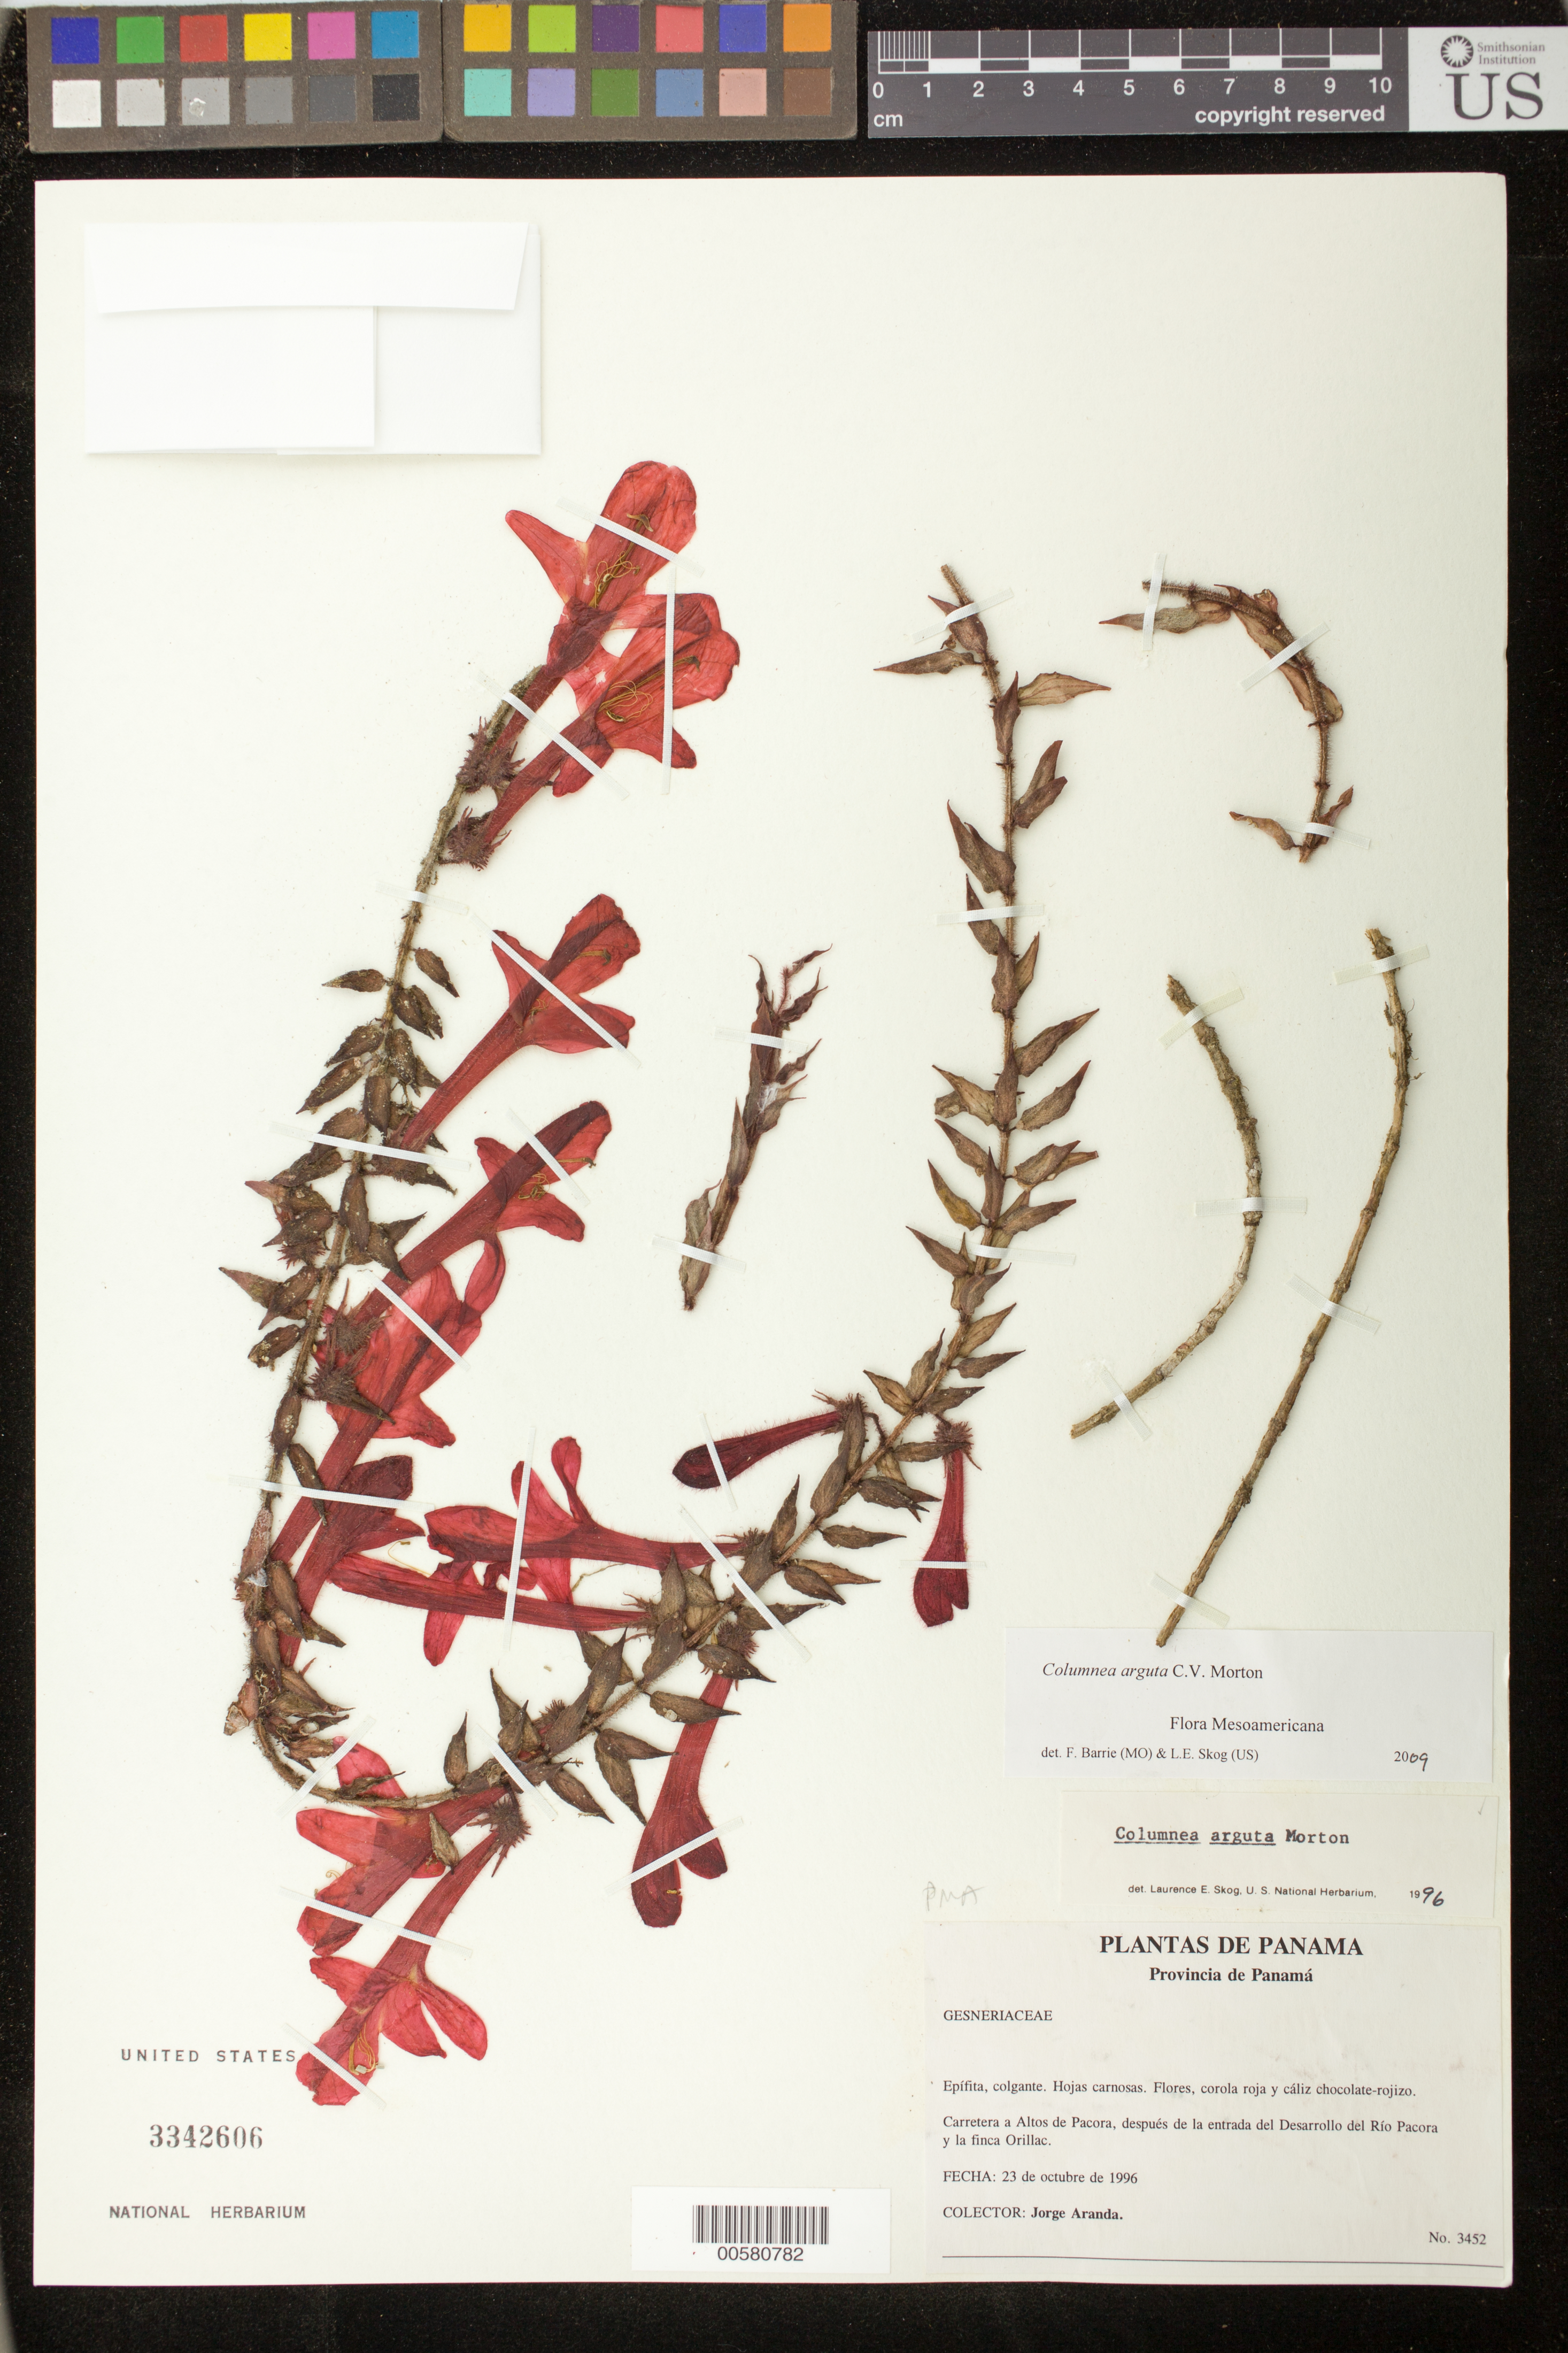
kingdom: Plantae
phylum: Tracheophyta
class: Magnoliopsida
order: Lamiales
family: Gesneriaceae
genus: Columnea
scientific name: Columnea arguta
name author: C.V. Morton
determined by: Skog, Laurence E.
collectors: J. Aranda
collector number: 3452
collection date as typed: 23 Oct 1996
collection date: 1996-10-23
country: Panama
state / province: Panamá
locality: Carretera a Altos de Pacora, después de la entrada del Desarrollo del Río Pacora y la finca Orillac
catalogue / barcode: US 3342606